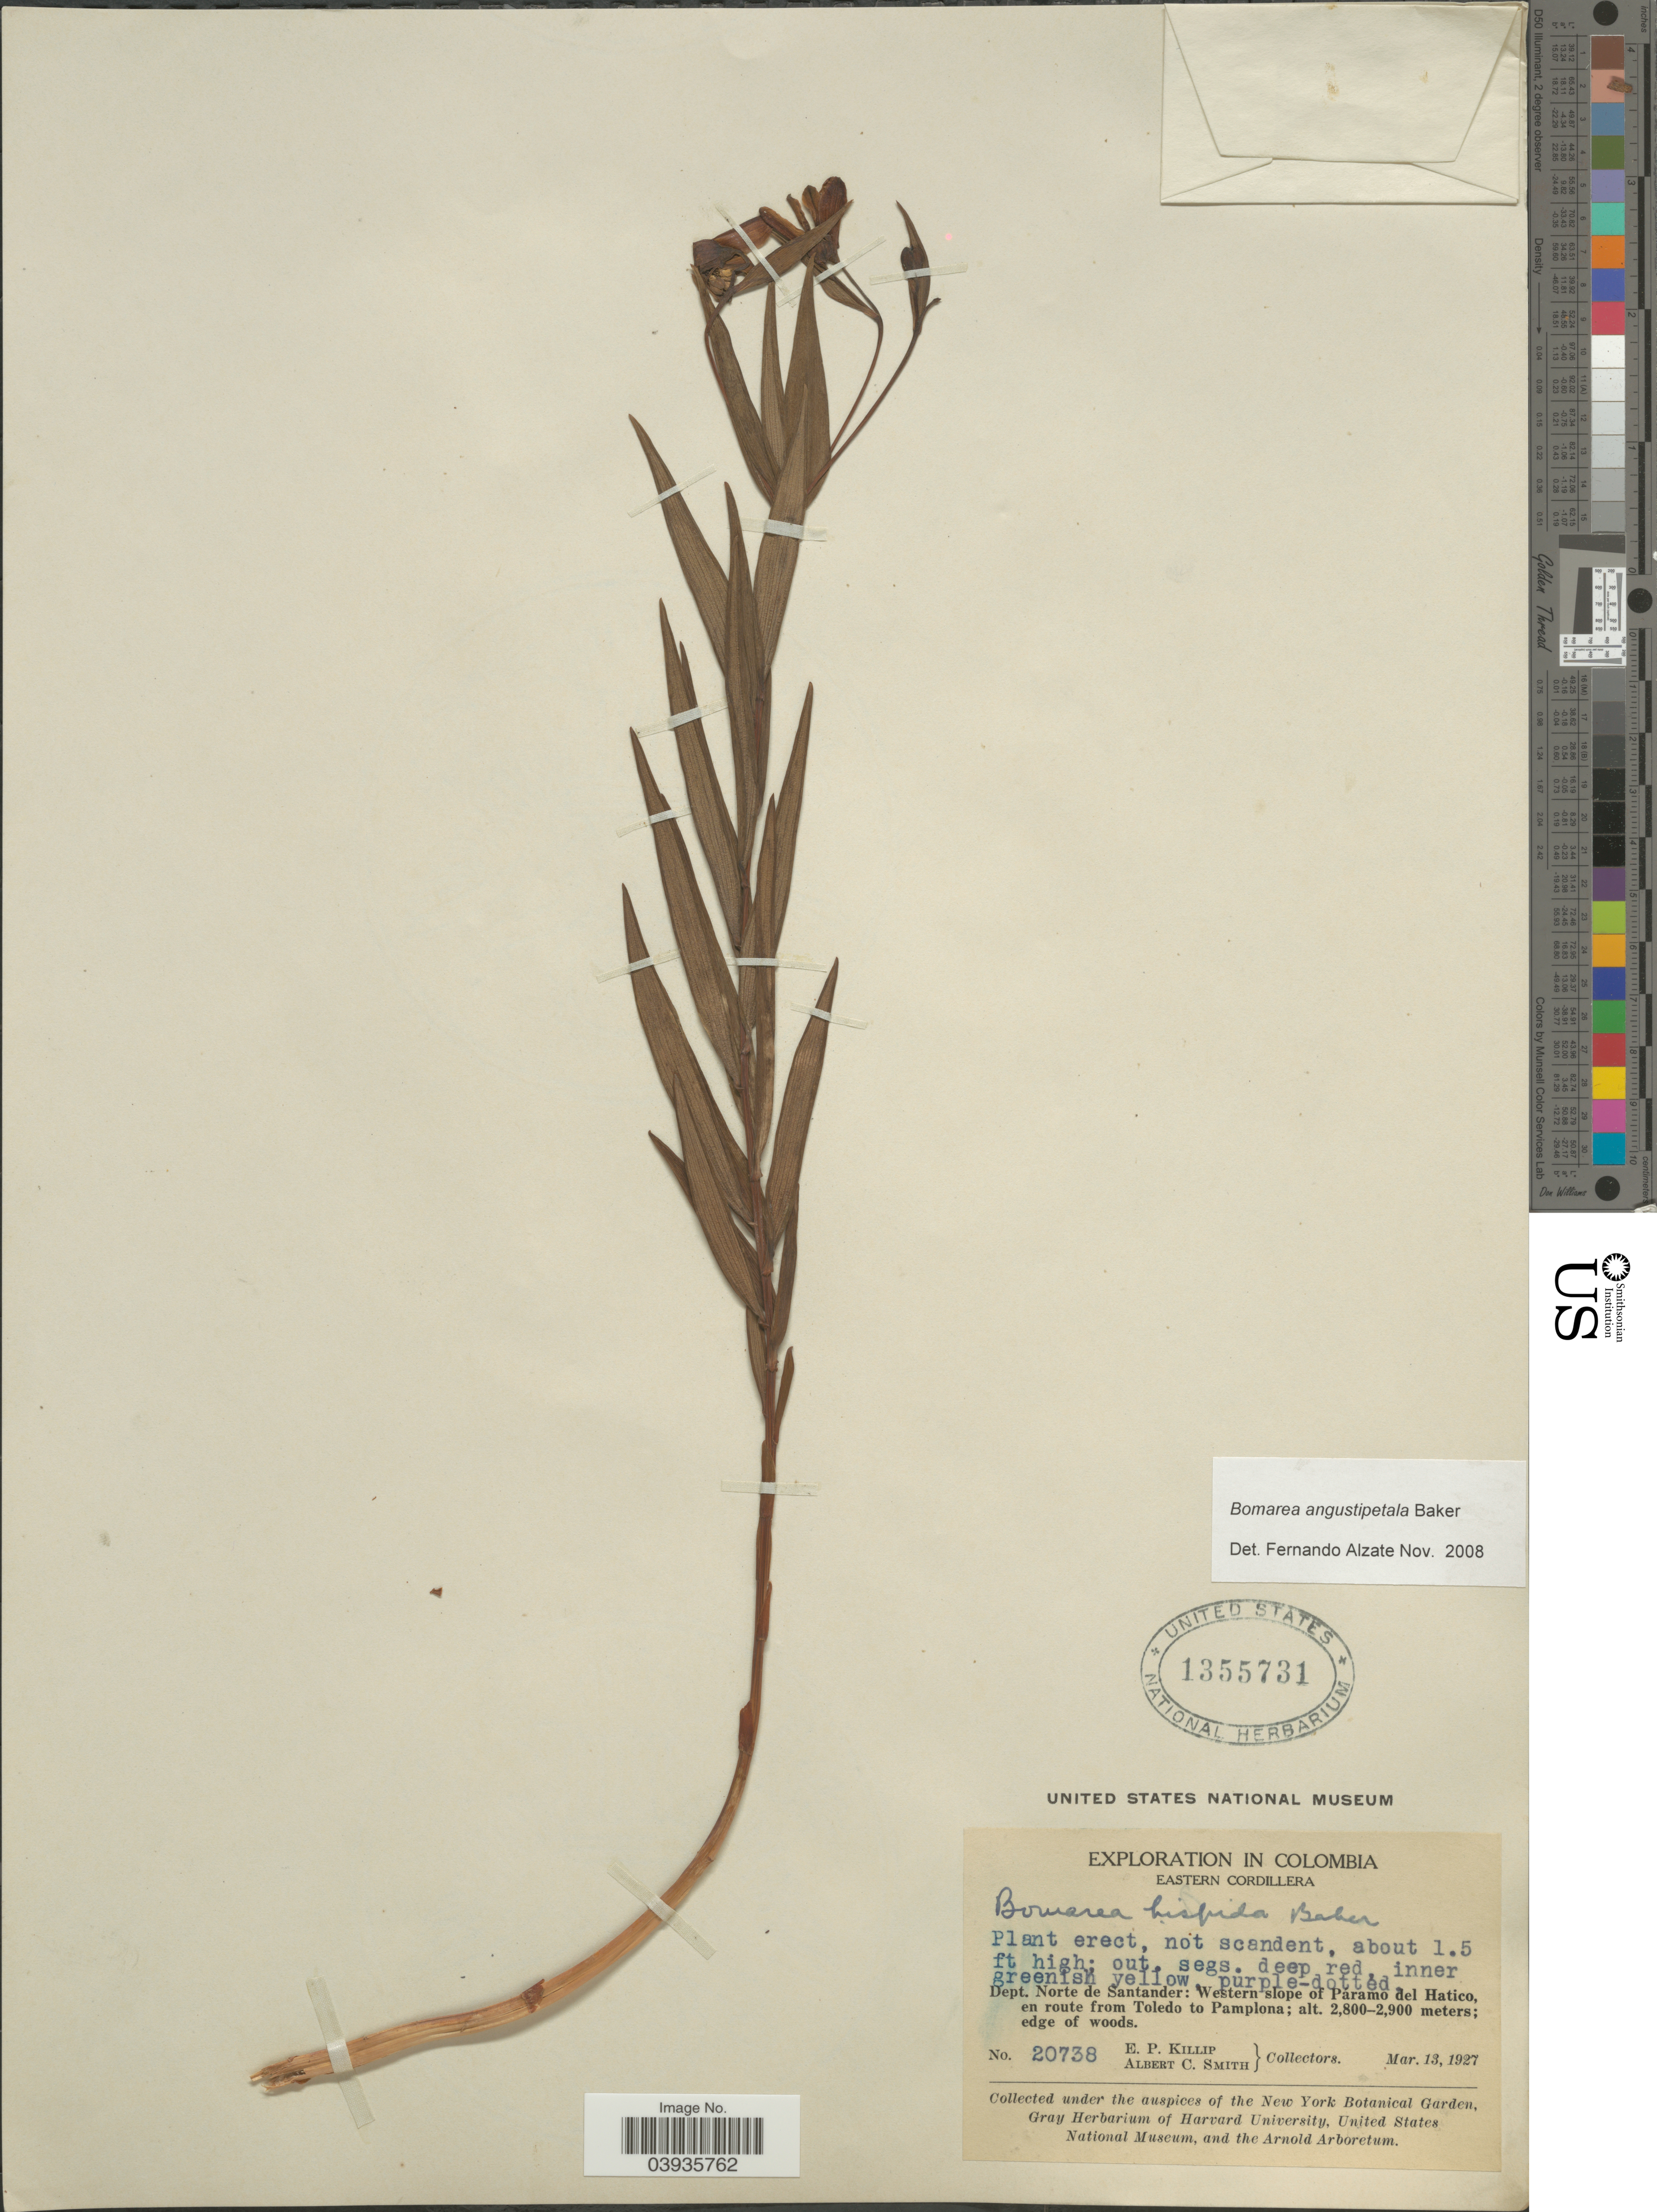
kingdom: Plantae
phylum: Tracheophyta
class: Liliopsida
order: Liliales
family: Alstroemeriaceae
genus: Bomarea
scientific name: Bomarea angustipetala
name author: Baker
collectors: E. P. Killip & A. C. Smith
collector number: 20738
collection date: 1927-03-13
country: Colombia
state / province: Norte de Santander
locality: Eastern Cordillera. Dept. Norte de Santander: Western slope of Páramo del Hatico, en route from Toledo to Pamplona.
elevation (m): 2800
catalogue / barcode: US 1355731